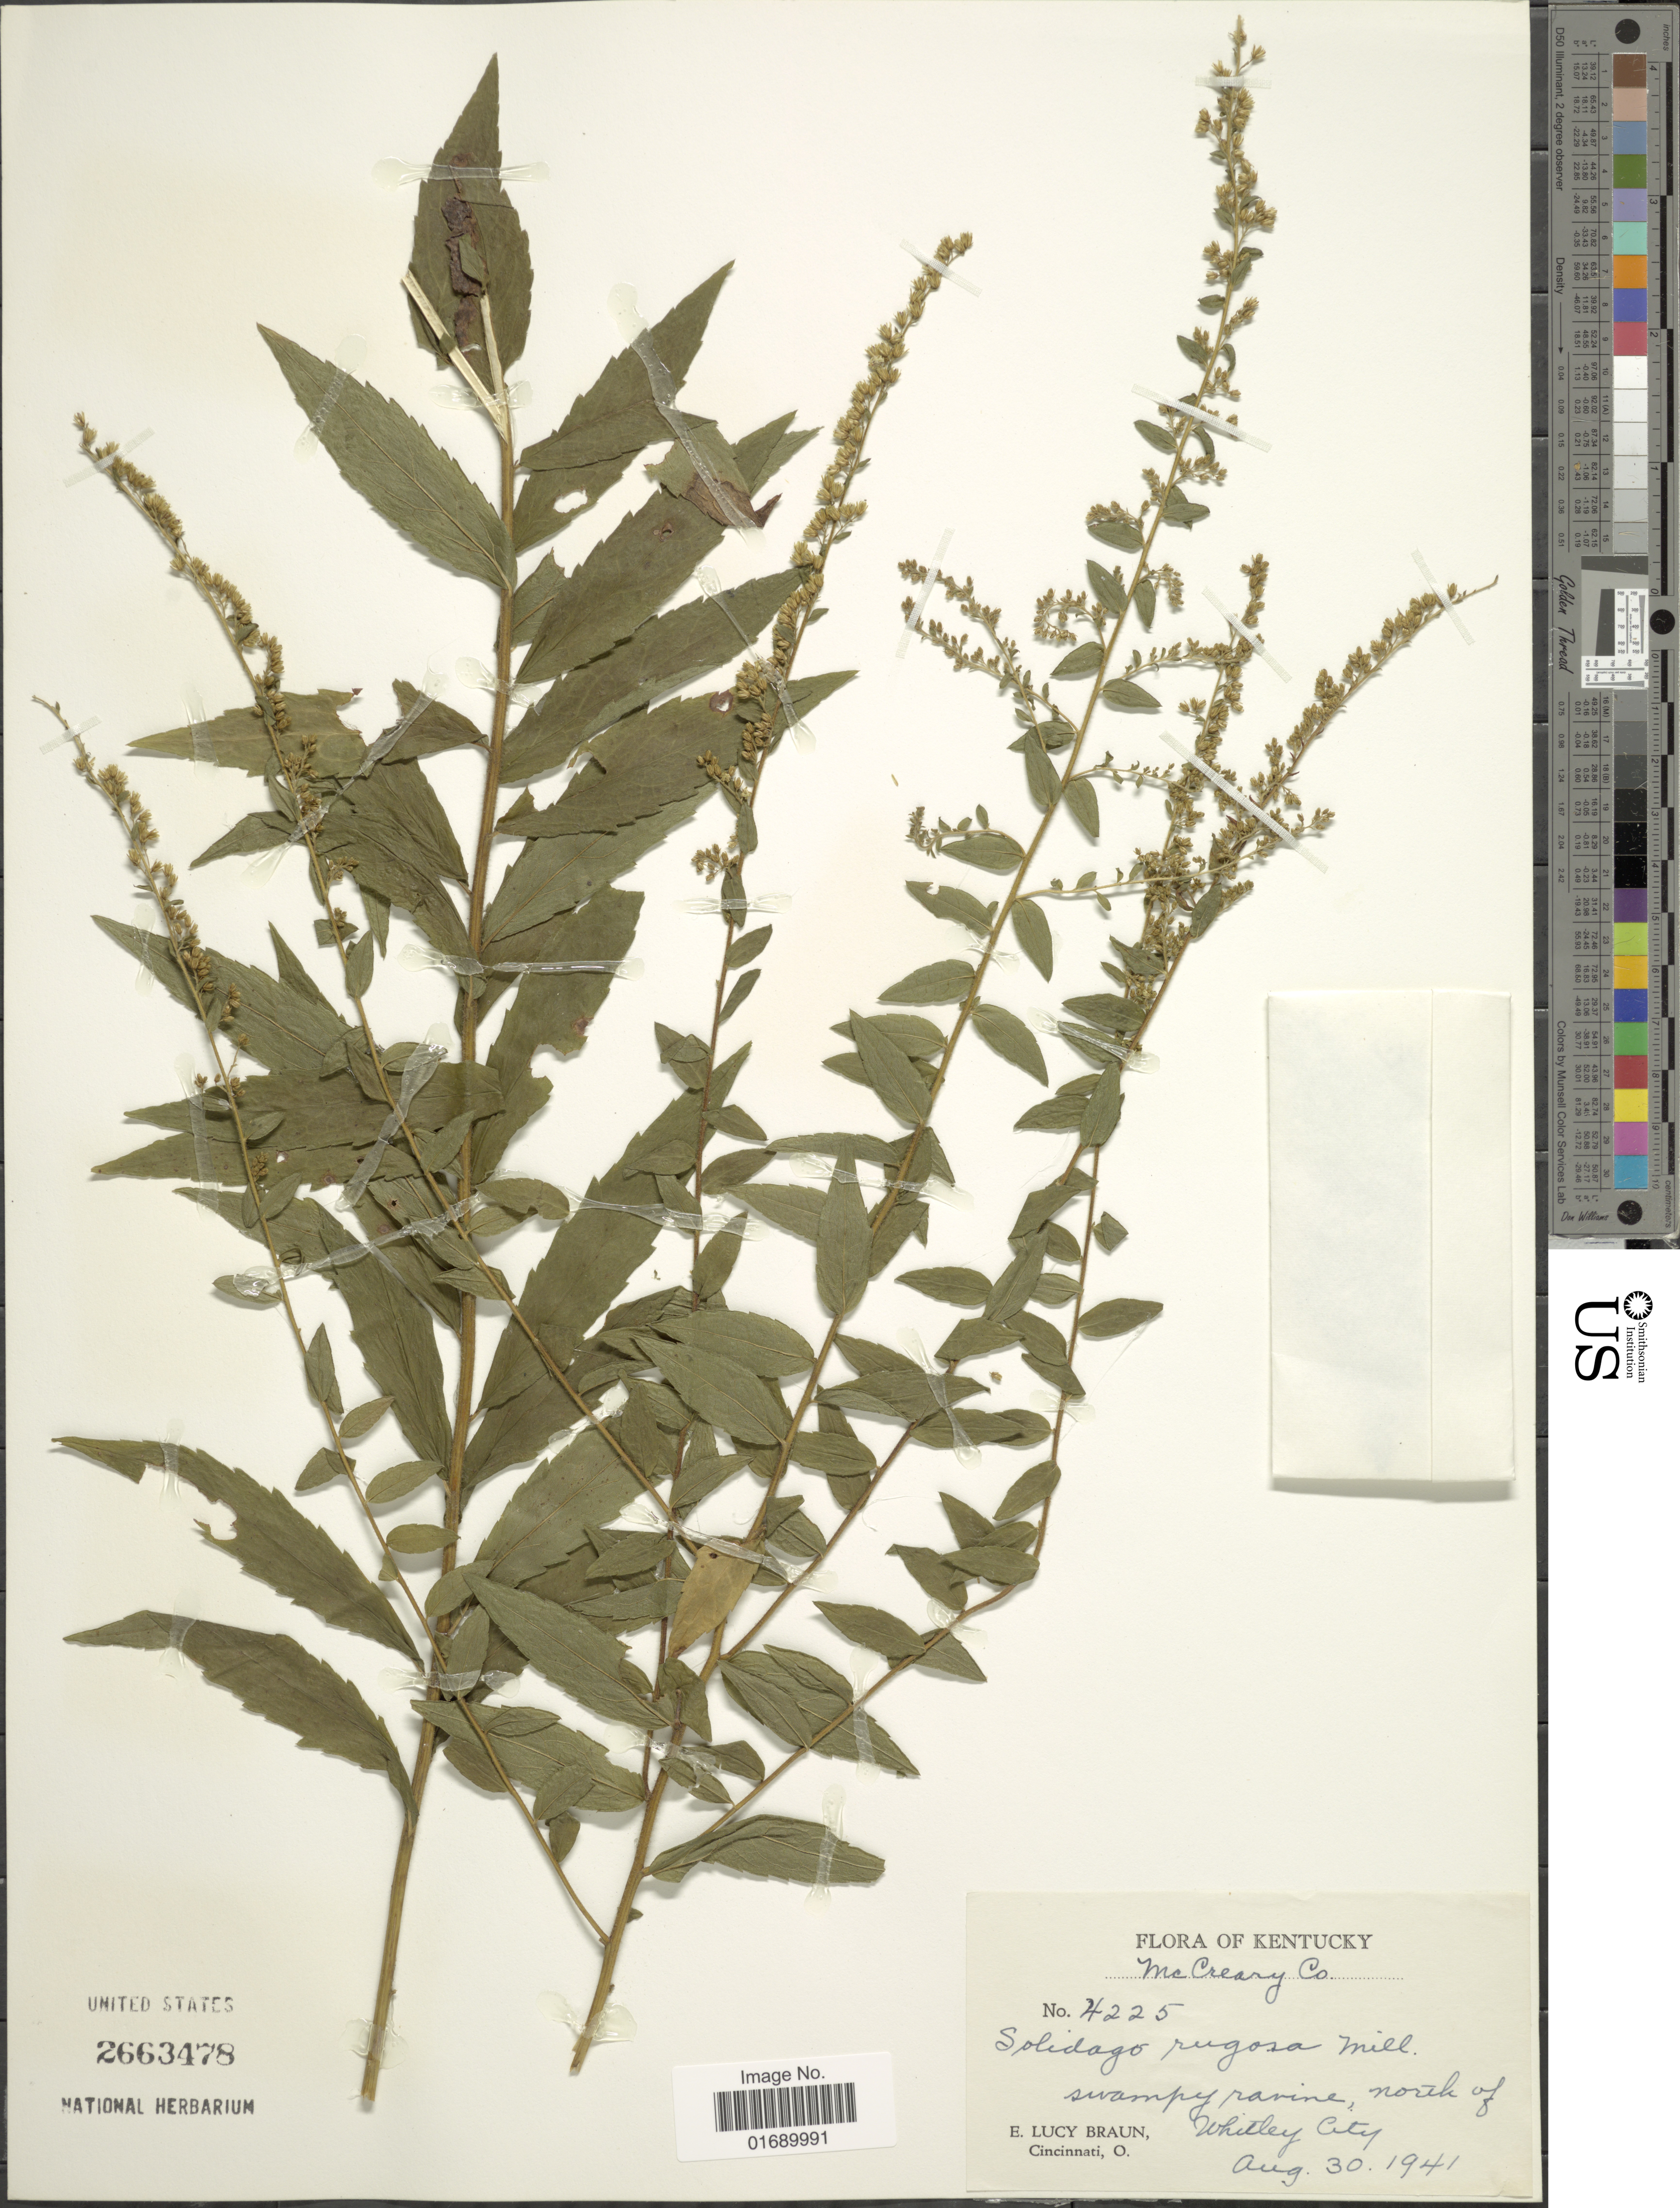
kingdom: Plantae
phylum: Tracheophyta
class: Magnoliopsida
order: Asterales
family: Asteraceae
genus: Solidago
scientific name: Solidago rugosa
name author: Mill.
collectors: E. L. Braun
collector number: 4225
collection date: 1941-08-30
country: United States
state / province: Kentucky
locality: McCreary Co, swampy ravine, north of Whitley City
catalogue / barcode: US 2663478